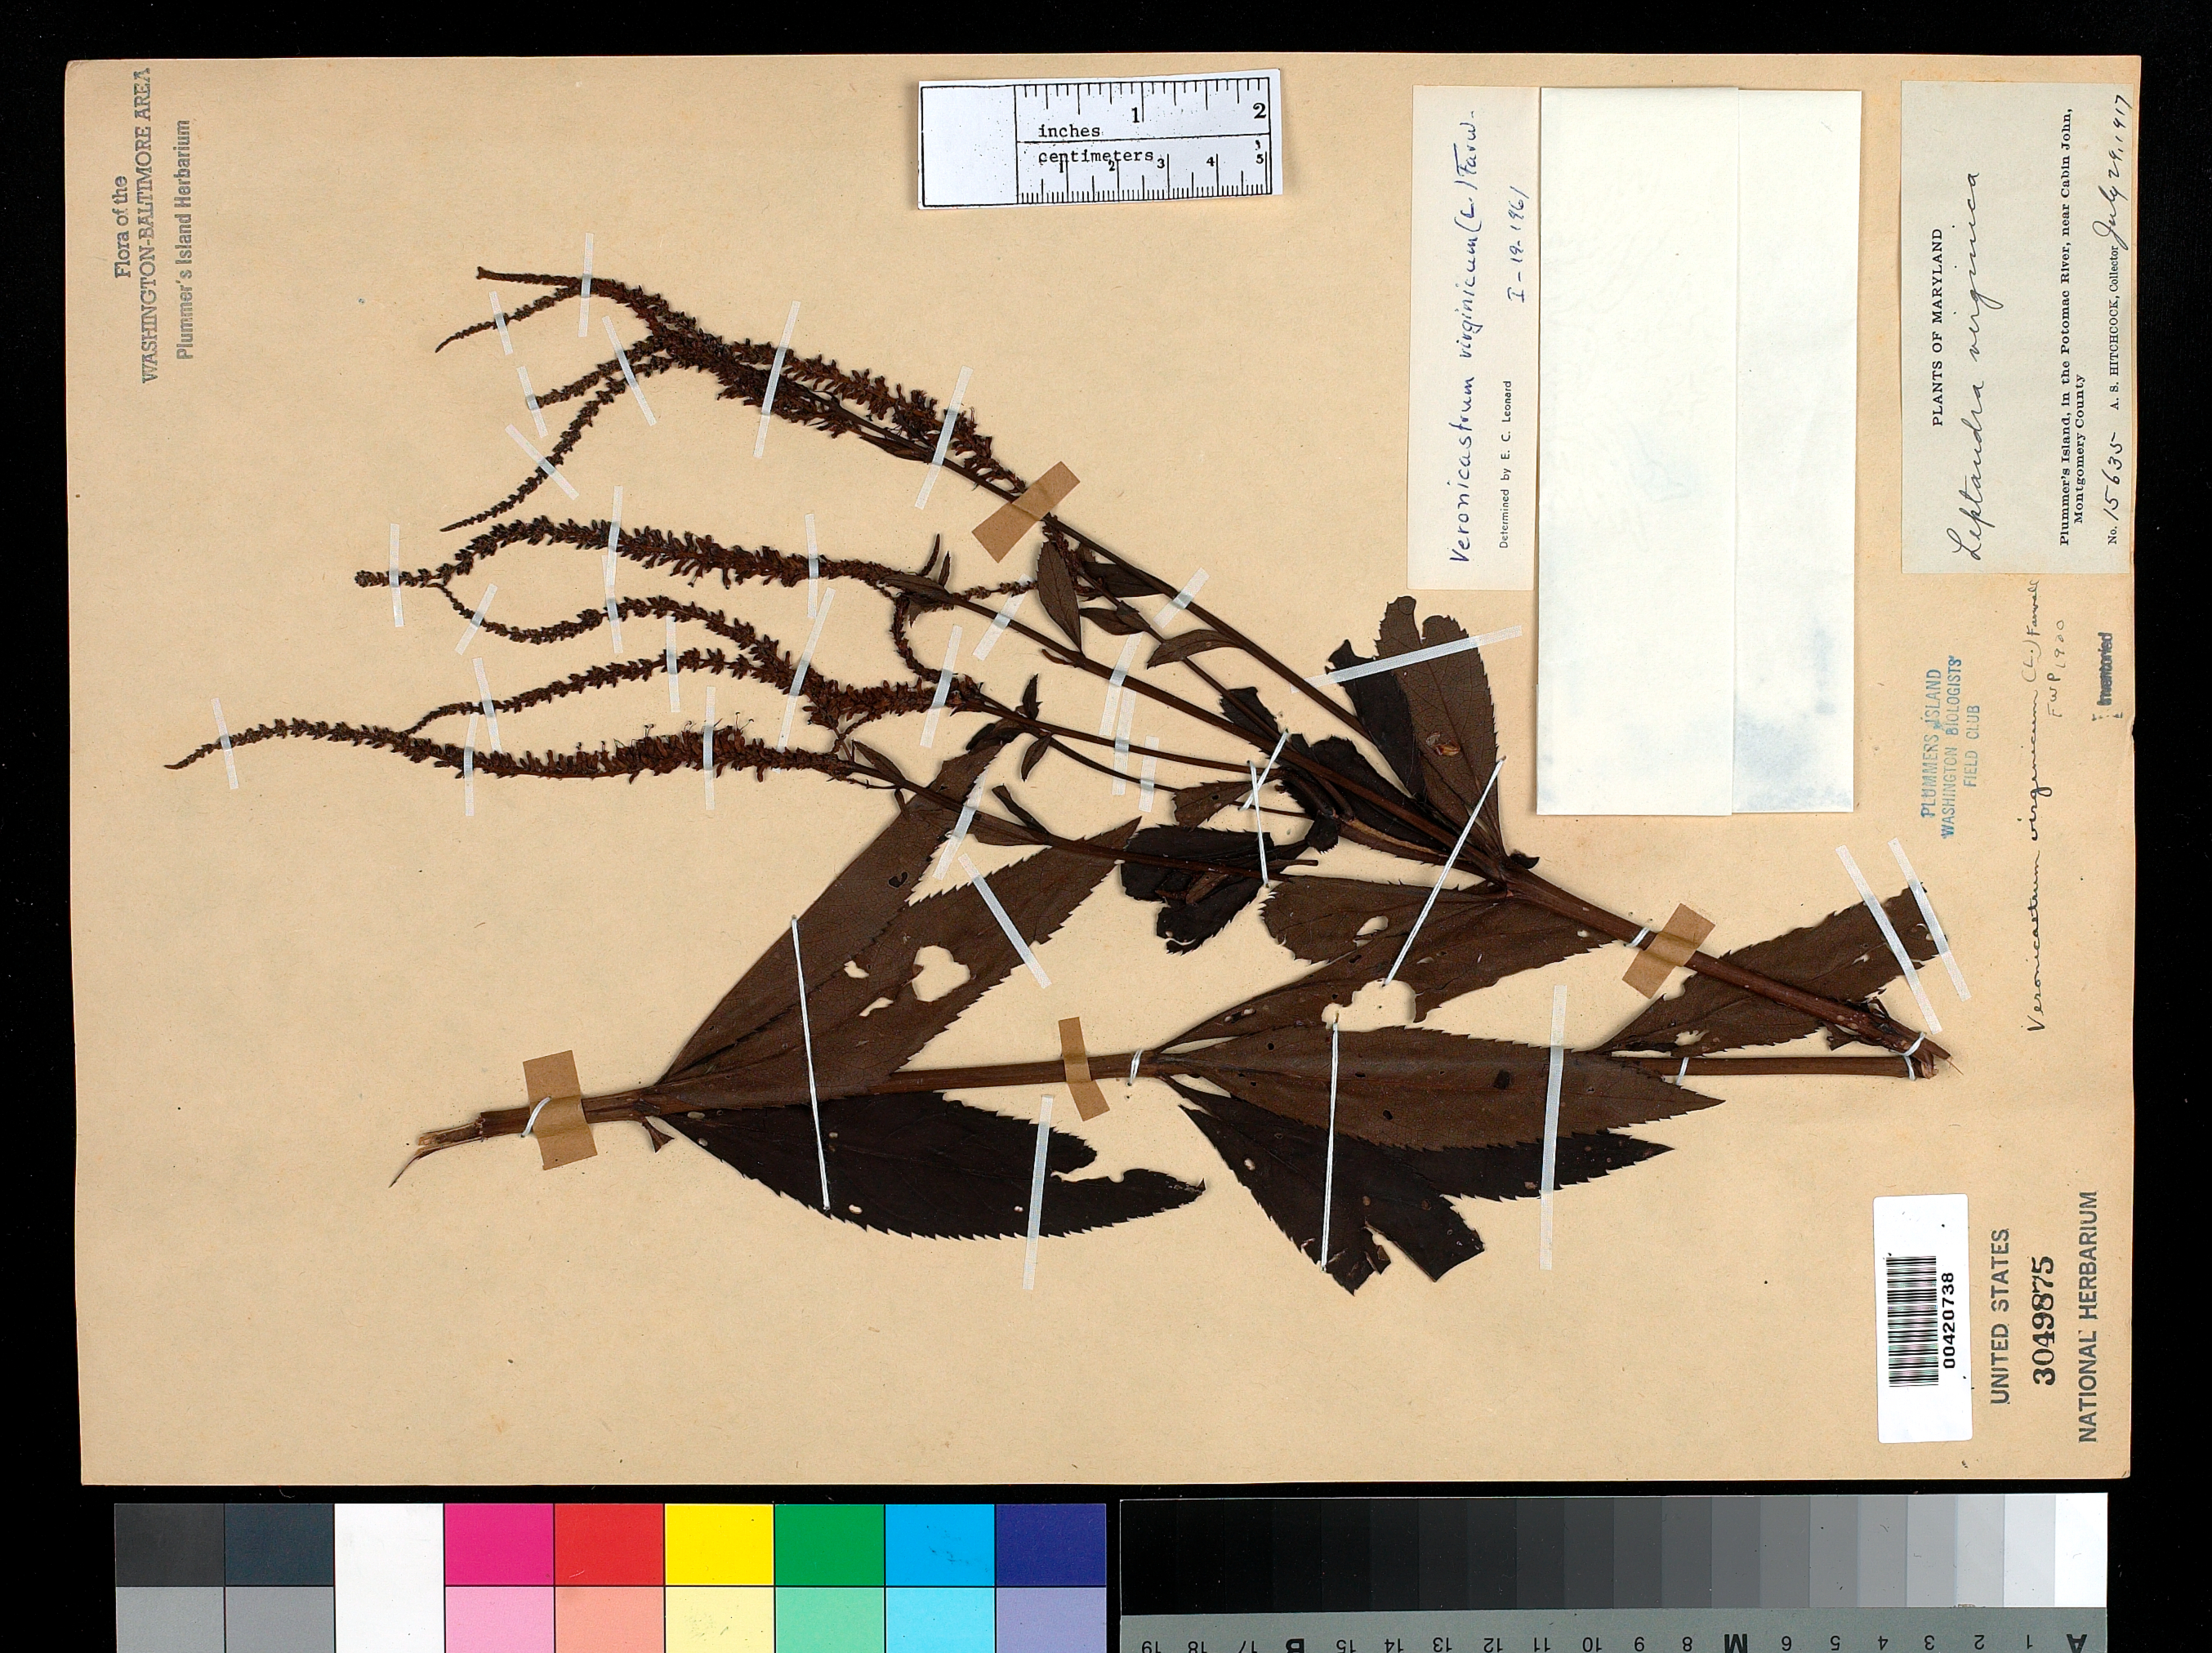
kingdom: Plantae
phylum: Tracheophyta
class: Magnoliopsida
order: Lamiales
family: Plantaginaceae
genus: Veronicastrum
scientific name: Veronicastrum virginicum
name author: (L.) Farw.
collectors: A. S. Hitchcock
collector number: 15635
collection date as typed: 24 Jul 1917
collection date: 1917-07-24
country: United States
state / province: Maryland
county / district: Montgomery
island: Plummers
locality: Plummer's Island C. & O. Canal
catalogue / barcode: US 3049875